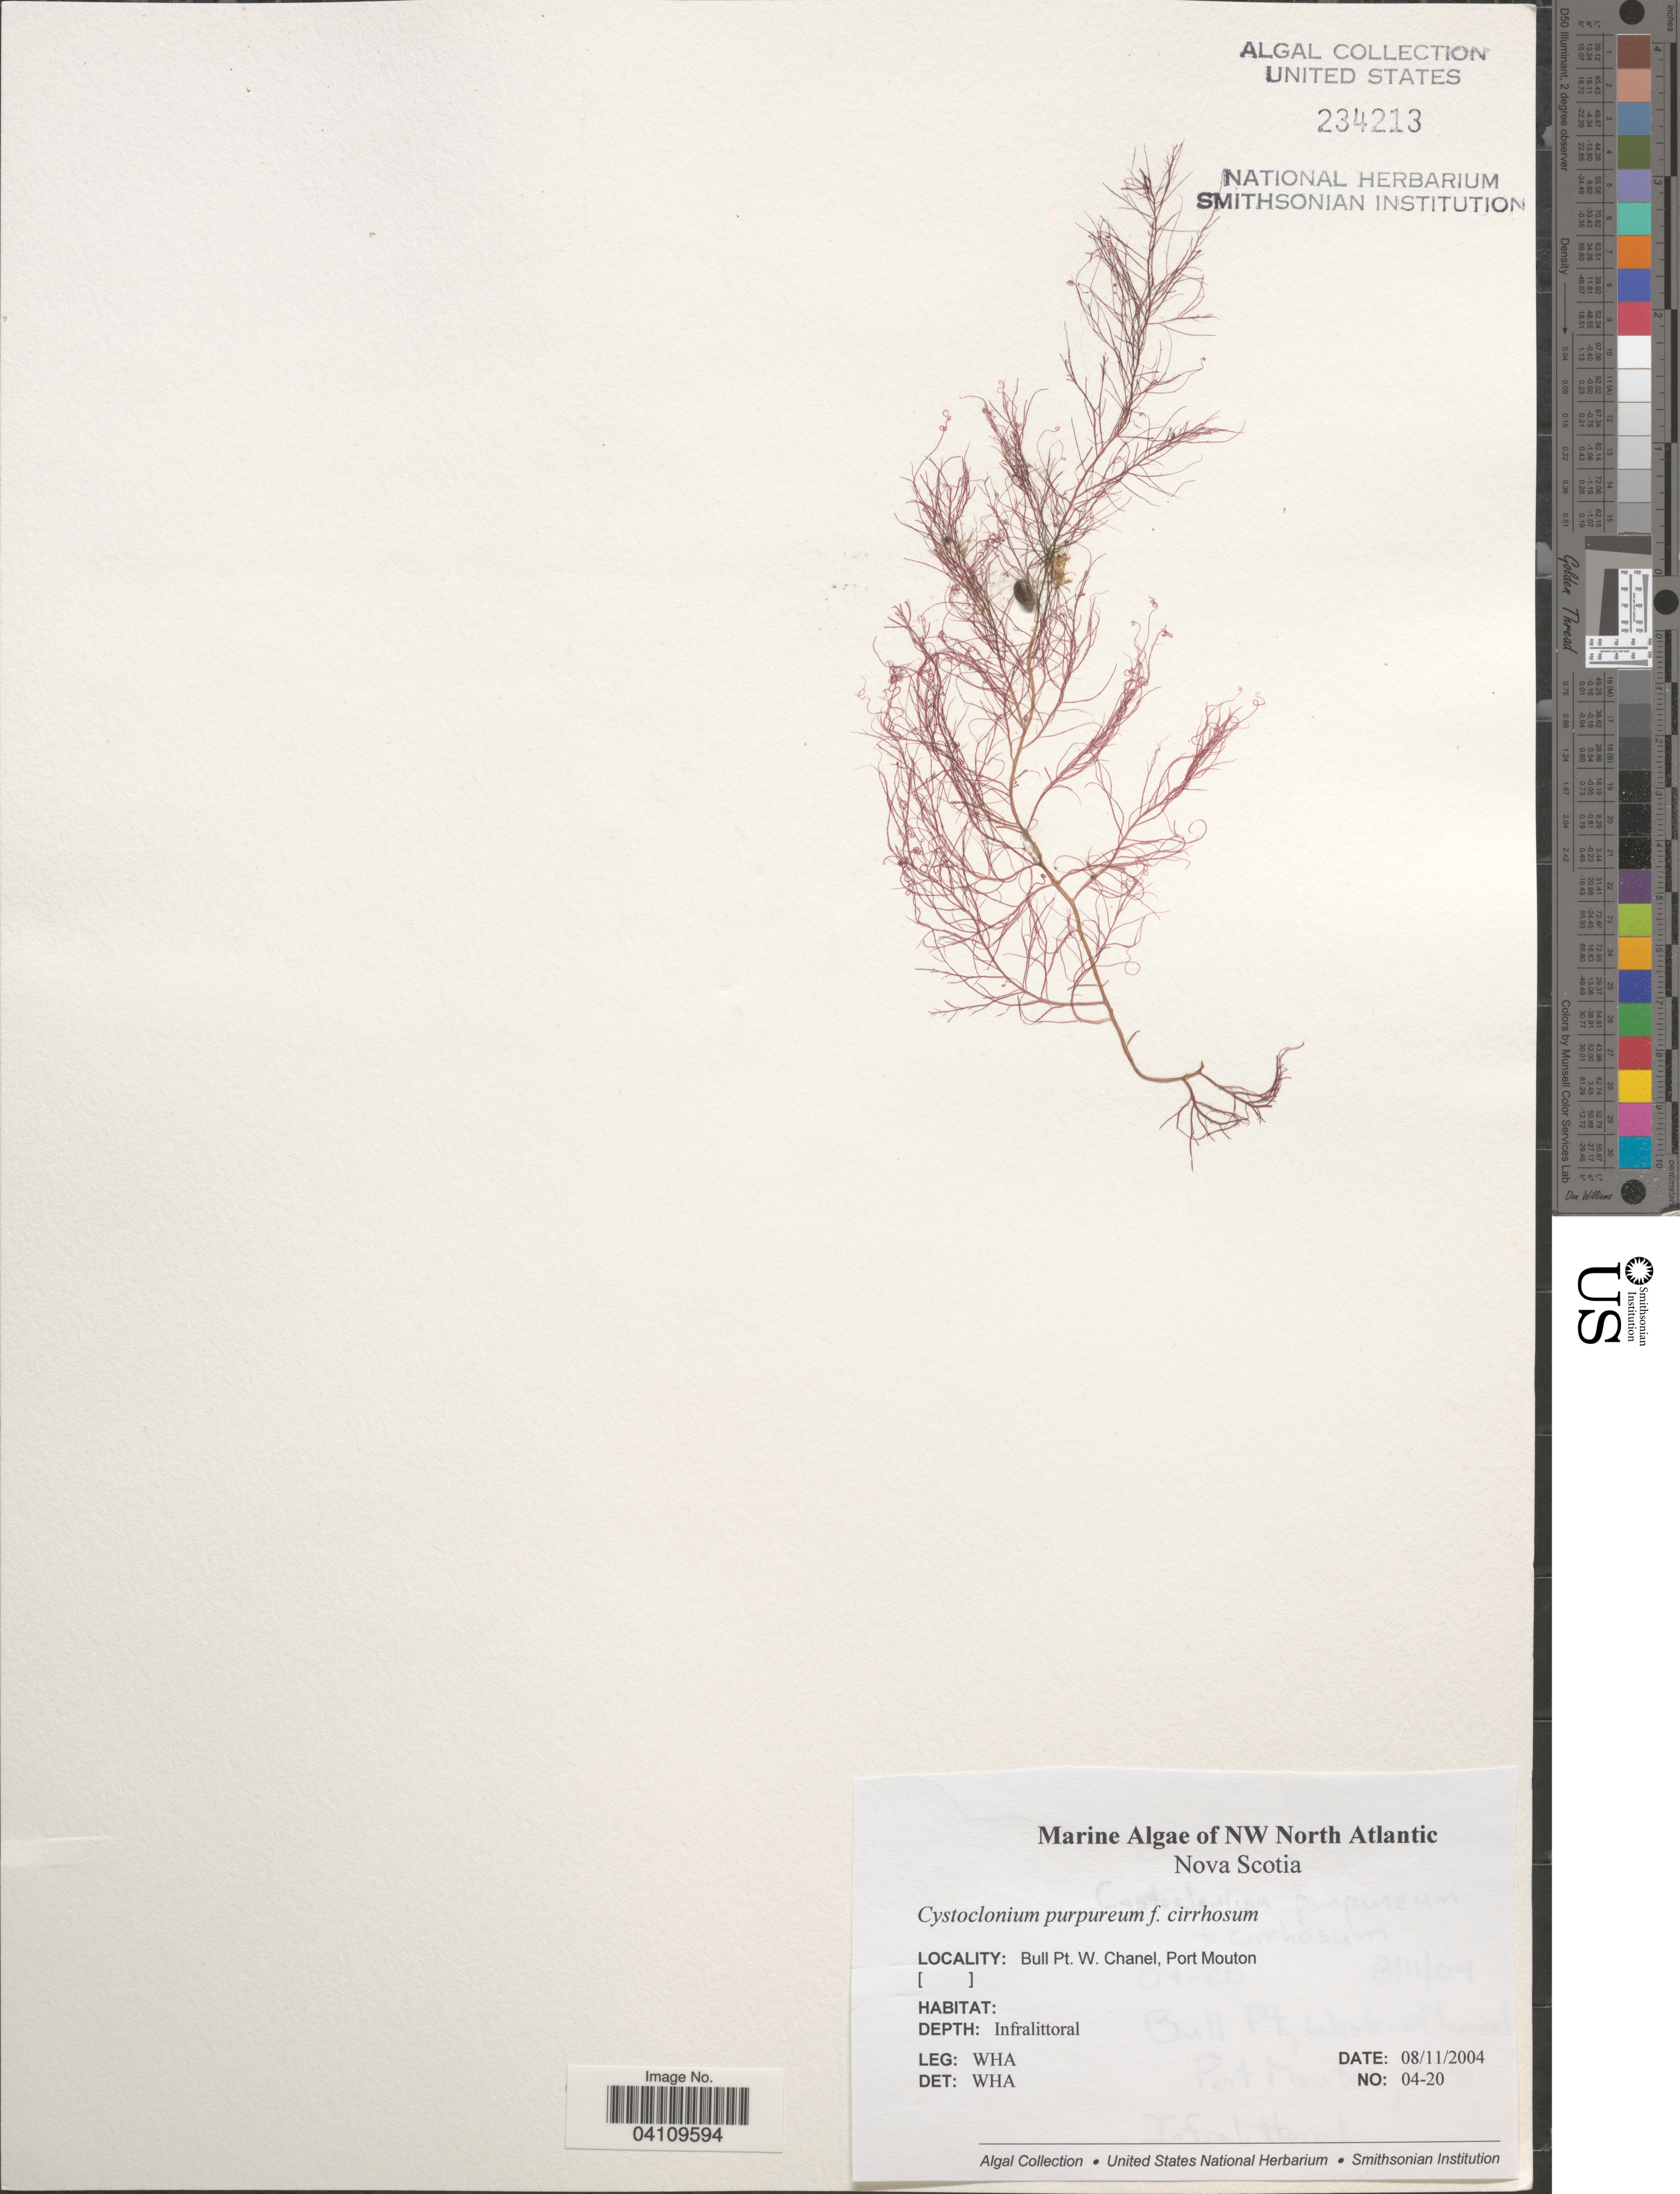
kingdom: Plantae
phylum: Rhodophyta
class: Florideophyceae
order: Gigartinales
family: Cystocloniaceae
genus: Cystoclonium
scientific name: Cystoclonium purpureum f. cirrhosum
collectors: W. H. Adey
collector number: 04-20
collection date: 2004-11-08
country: Canada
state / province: Nova Scotia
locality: NW North Atlantic. Bull Pt. W. Channel, Port Mouton.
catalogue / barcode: US 234213